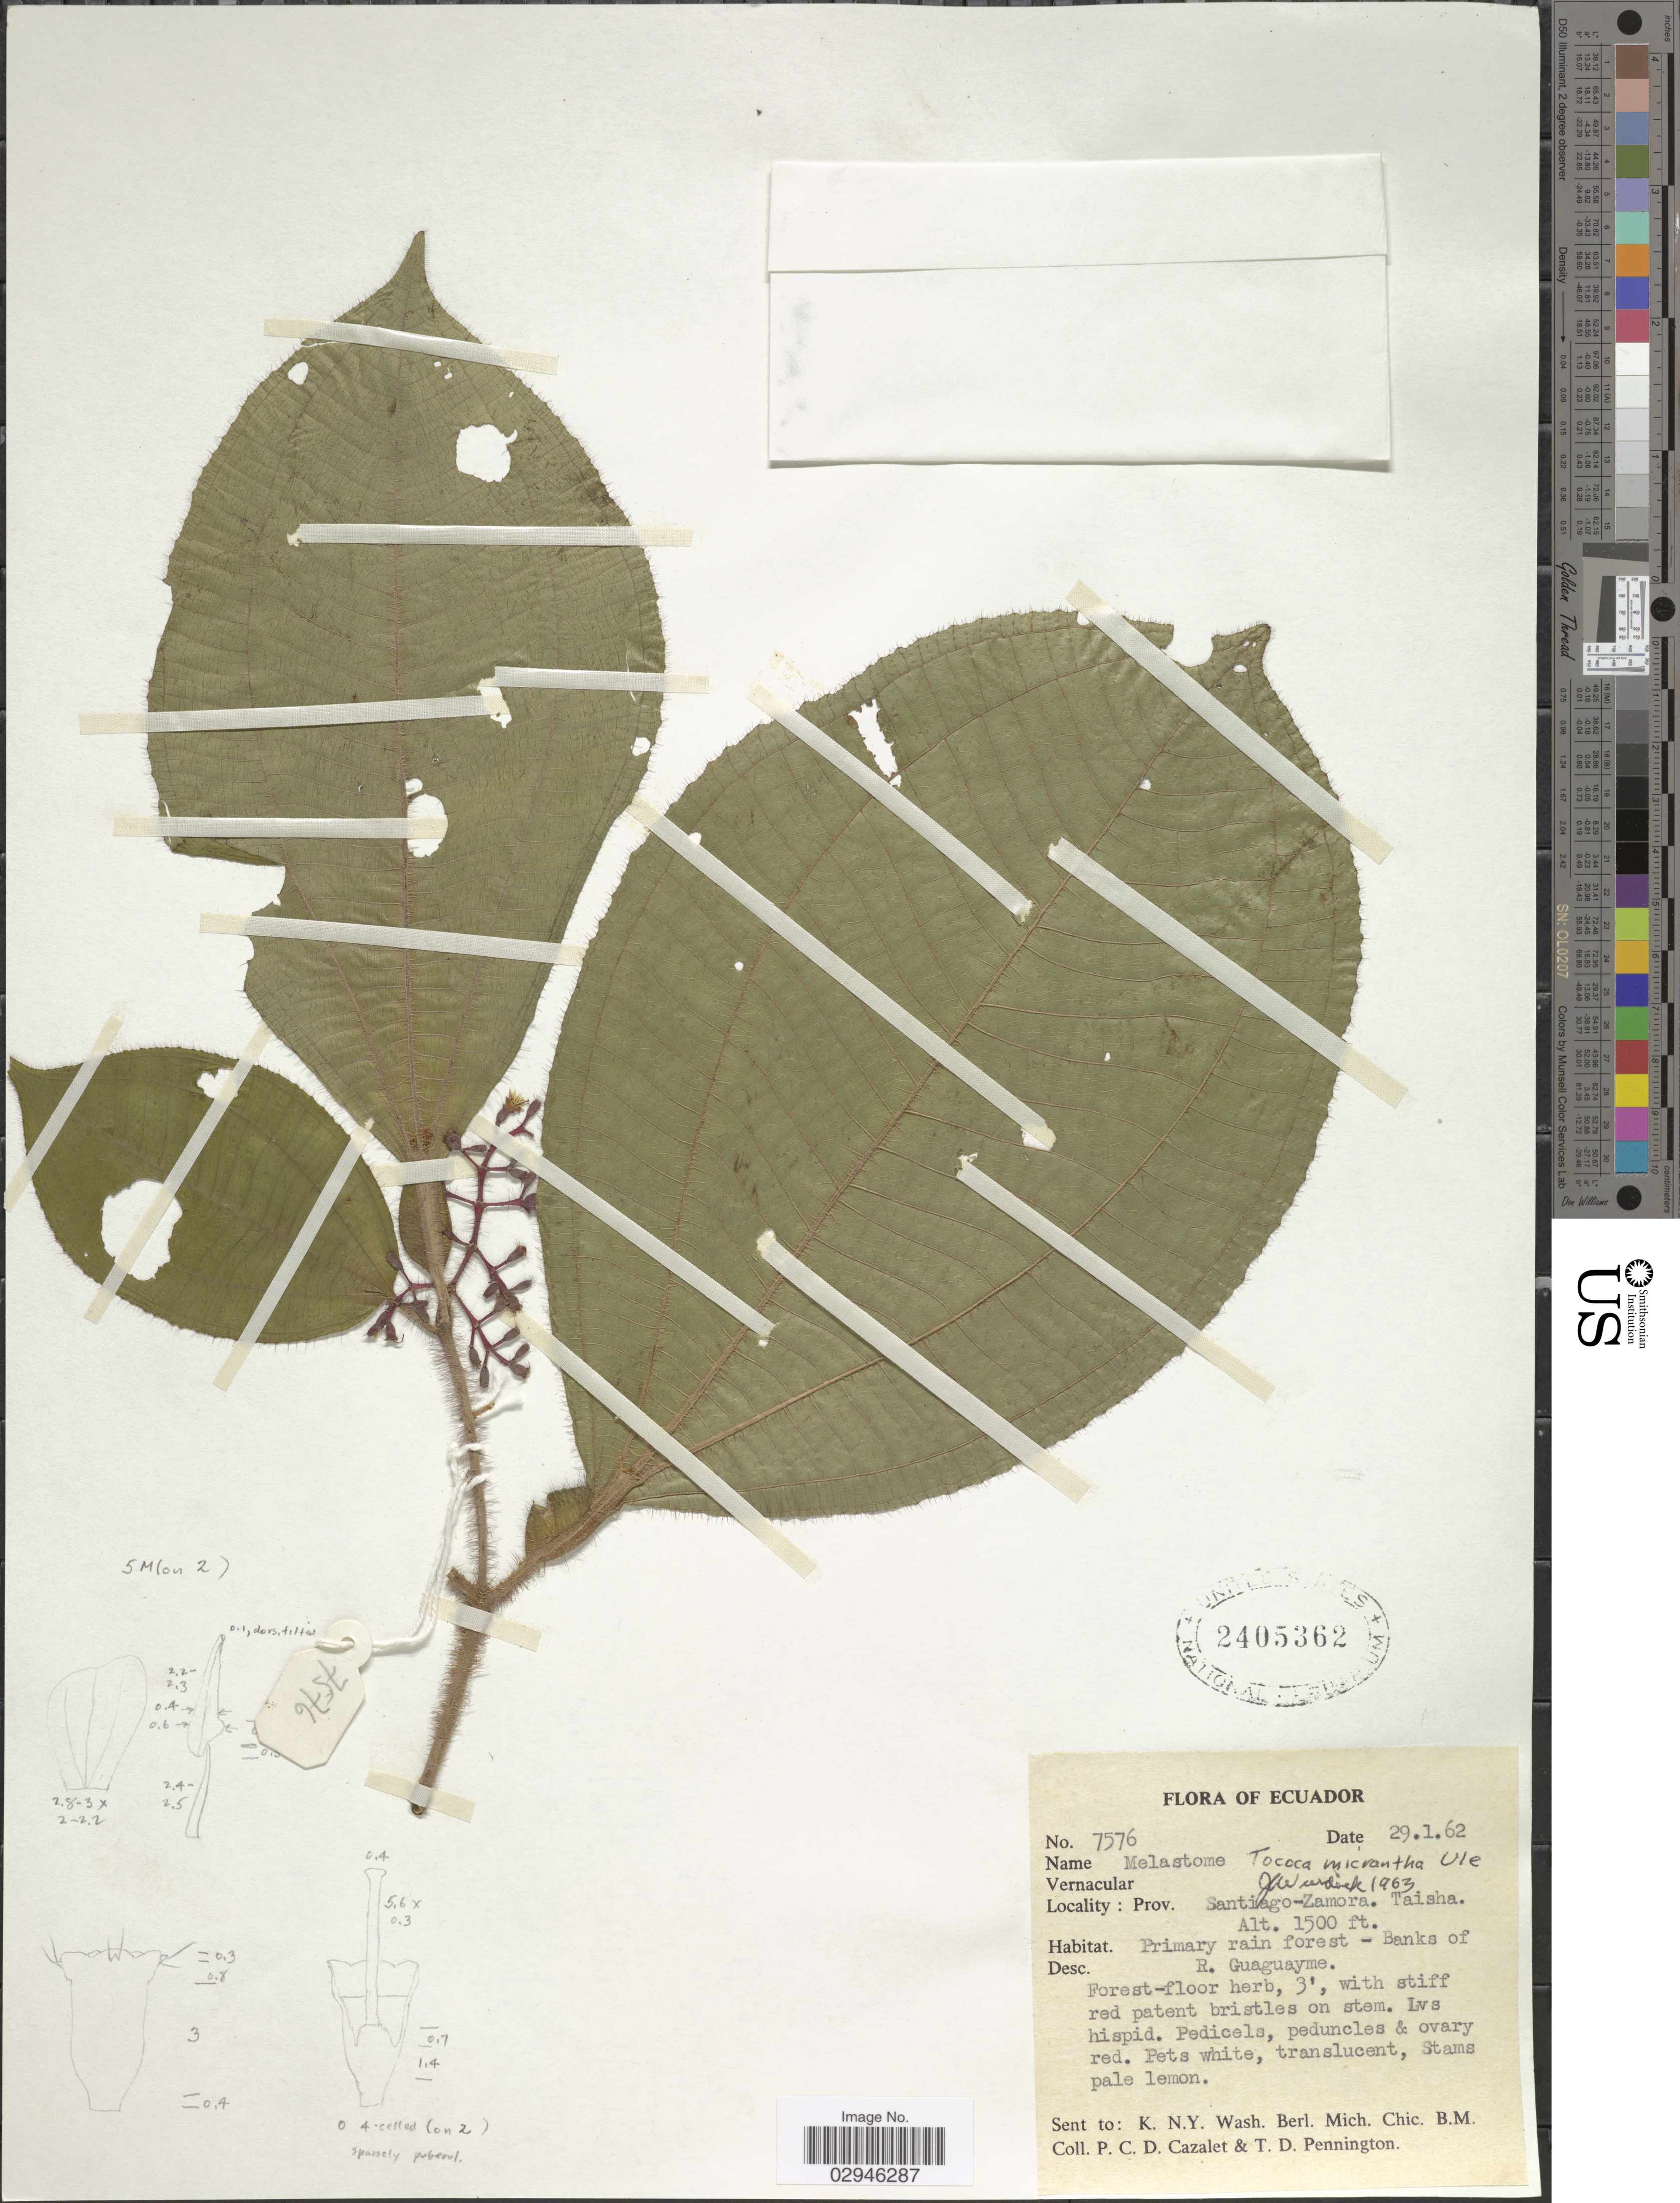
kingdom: Plantae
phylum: Tracheophyta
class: Magnoliopsida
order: Myrtales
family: Melastomataceae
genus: Tococa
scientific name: Tococa caquetana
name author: Sprague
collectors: P. C. D. Cazalet & T. D. Pennington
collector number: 7576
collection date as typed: Transcribed d/m/y: 29/1/62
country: Ecuador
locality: Prov. Santiago-Zamora. Taisha.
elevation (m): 457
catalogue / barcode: US 2405362